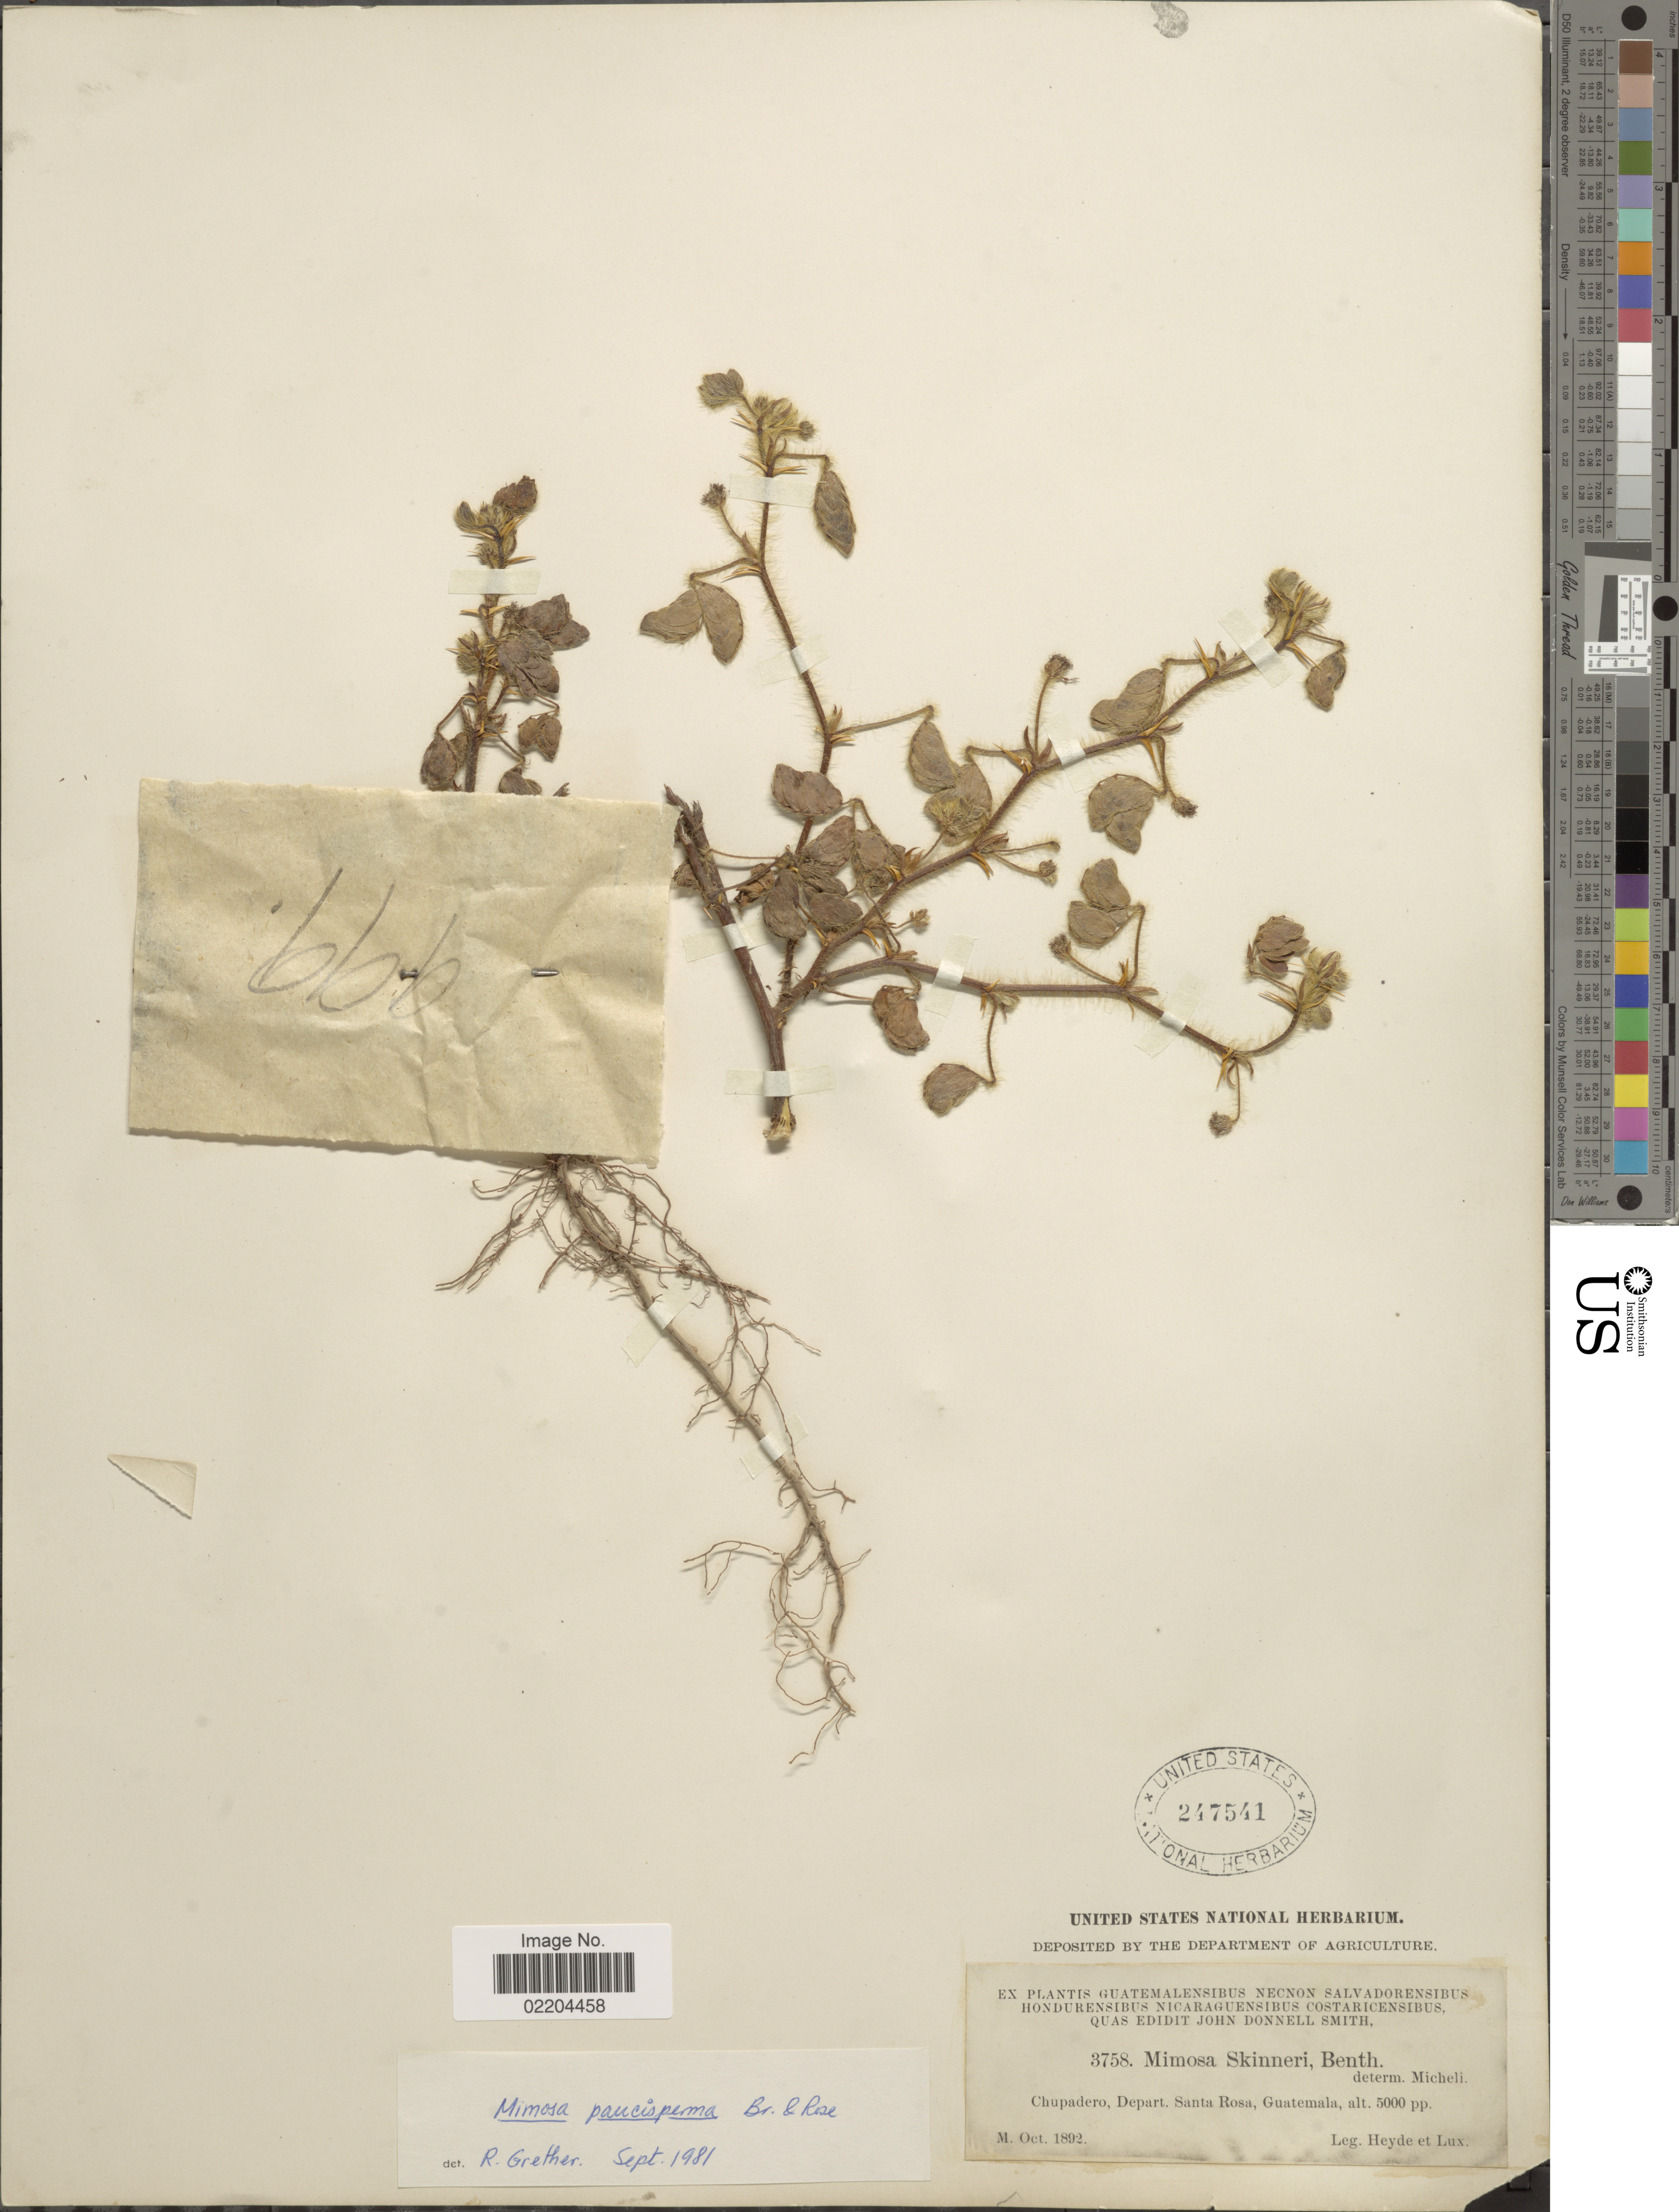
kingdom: Plantae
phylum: Tracheophyta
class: Magnoliopsida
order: Fabales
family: Fabaceae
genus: Mimosa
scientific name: Mimosa paucisperma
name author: Britton & Rose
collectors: Heyde & Lux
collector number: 3758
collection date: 1892-10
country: Guatemala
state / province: Santa Rosa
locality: Chupadero, Depart. Santa Rosa, Guatemala.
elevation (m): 1524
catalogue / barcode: US 247541